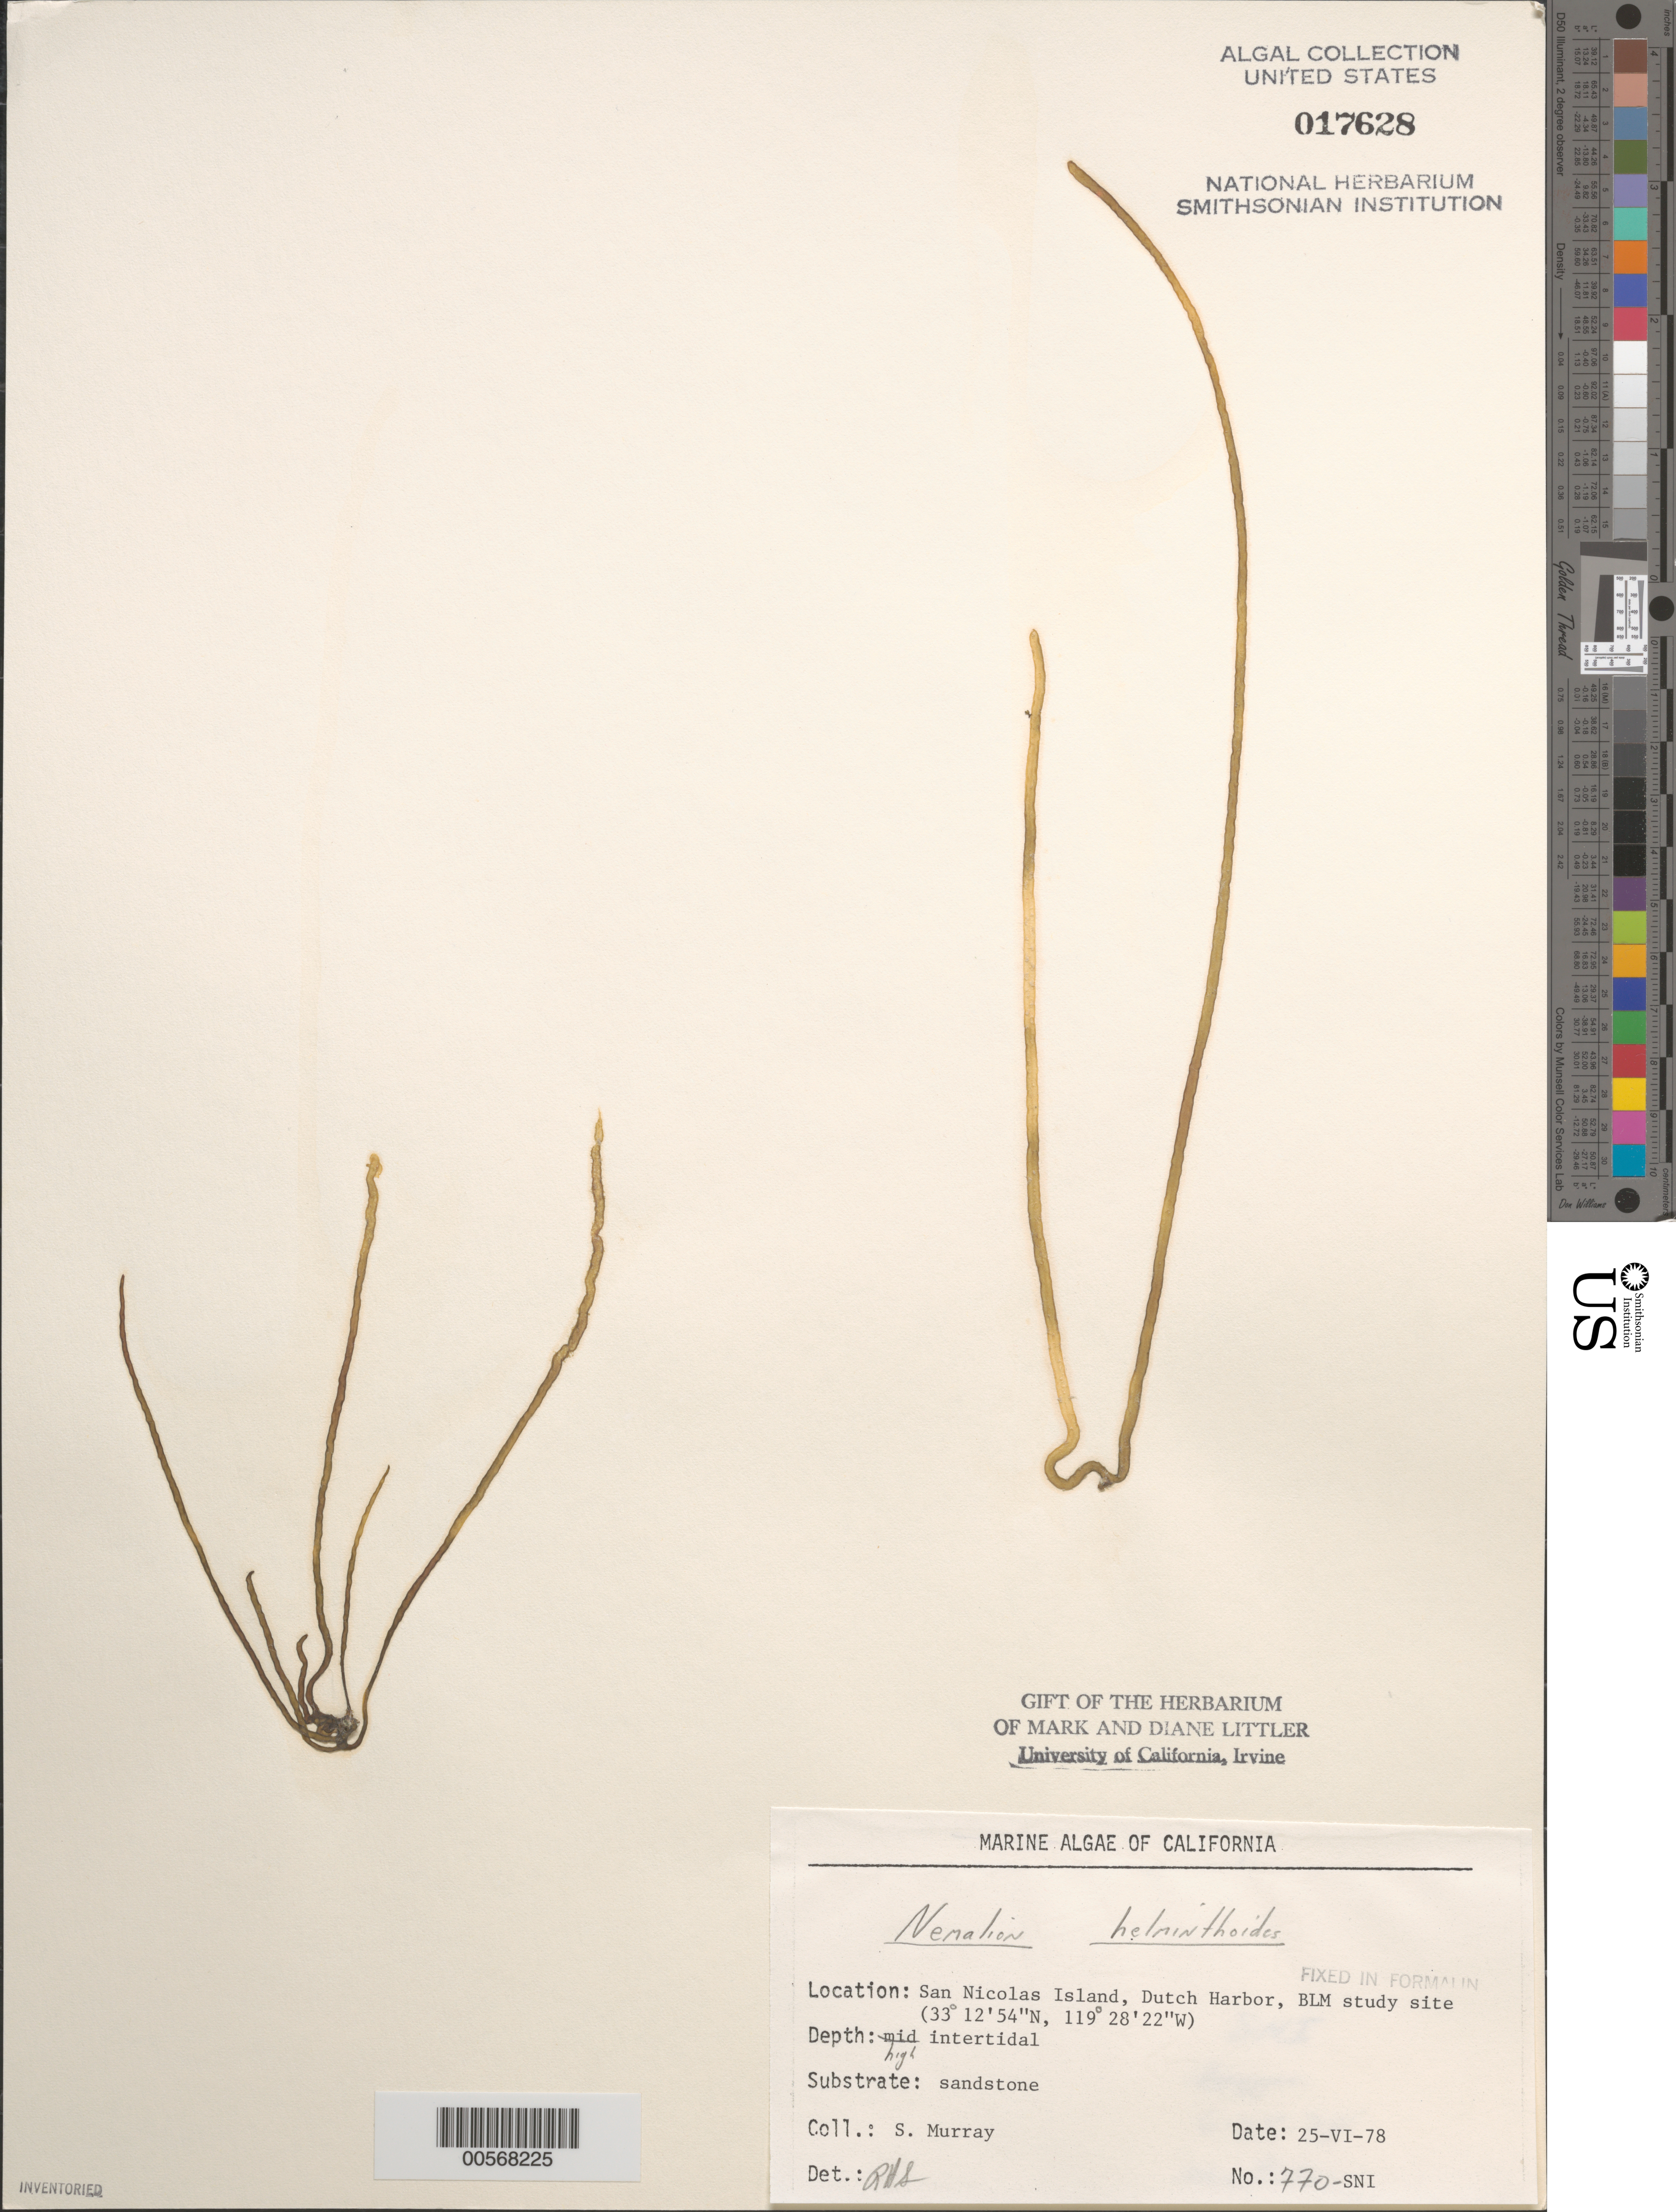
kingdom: Plantae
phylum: Rhodophyta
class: Florideophyceae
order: Nemaliales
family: Nemaliaceae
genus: Nemalion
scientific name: Nemalion multifidum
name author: (Lyngb.) Chauvin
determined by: Algae name updating Project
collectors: S. N. Murray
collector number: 770-SNI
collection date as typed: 25 Jun 1978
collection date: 1978-06-25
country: United States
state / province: California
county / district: Ventura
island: San Nicolas Island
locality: Dutch Harbor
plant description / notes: BLM-SOCALBIGHT Rocky Intertidal Survey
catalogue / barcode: US 17628